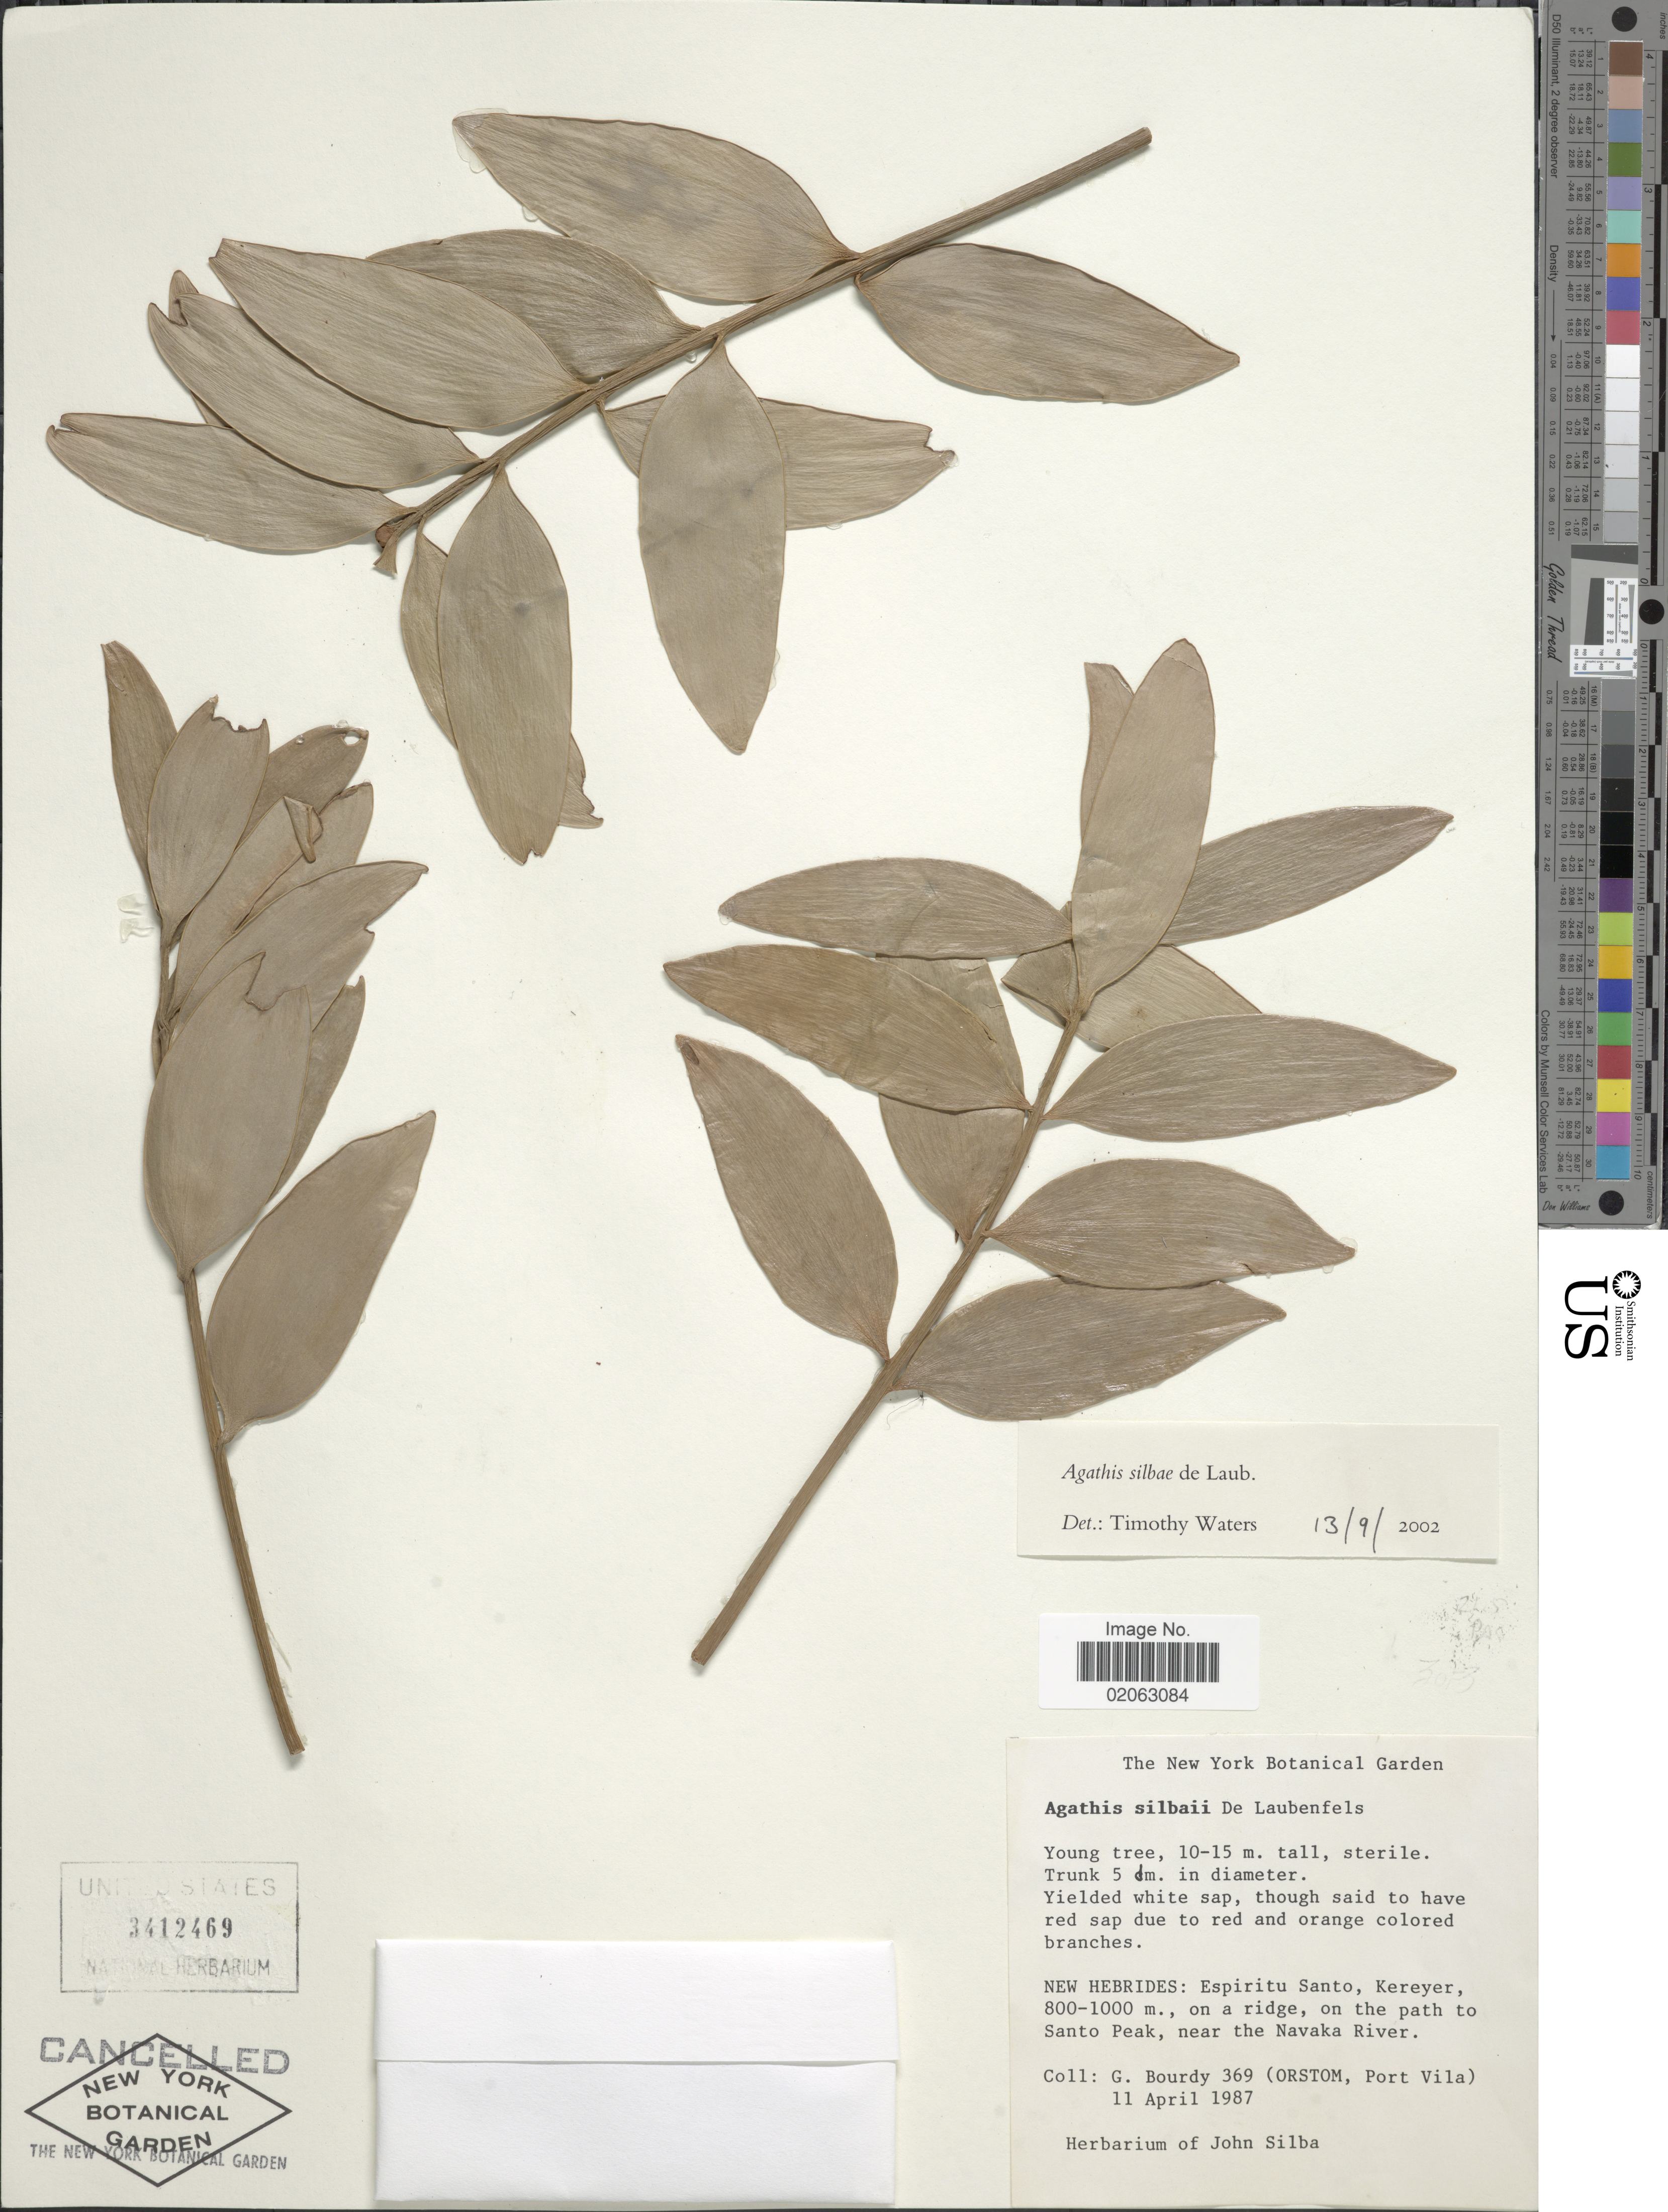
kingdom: Plantae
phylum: Tracheophyta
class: Pinopsida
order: Pinales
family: Araucariaceae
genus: Agathis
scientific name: Agathis silbae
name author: de Laub.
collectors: G. Bourdy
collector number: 369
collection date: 1987-04-11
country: Vanuatu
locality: New Hebrides: Espiritu Santo, Kereyer, on a ridge, on the path to Santo Peak, near the Navaka River.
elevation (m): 800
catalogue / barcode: US 3412469